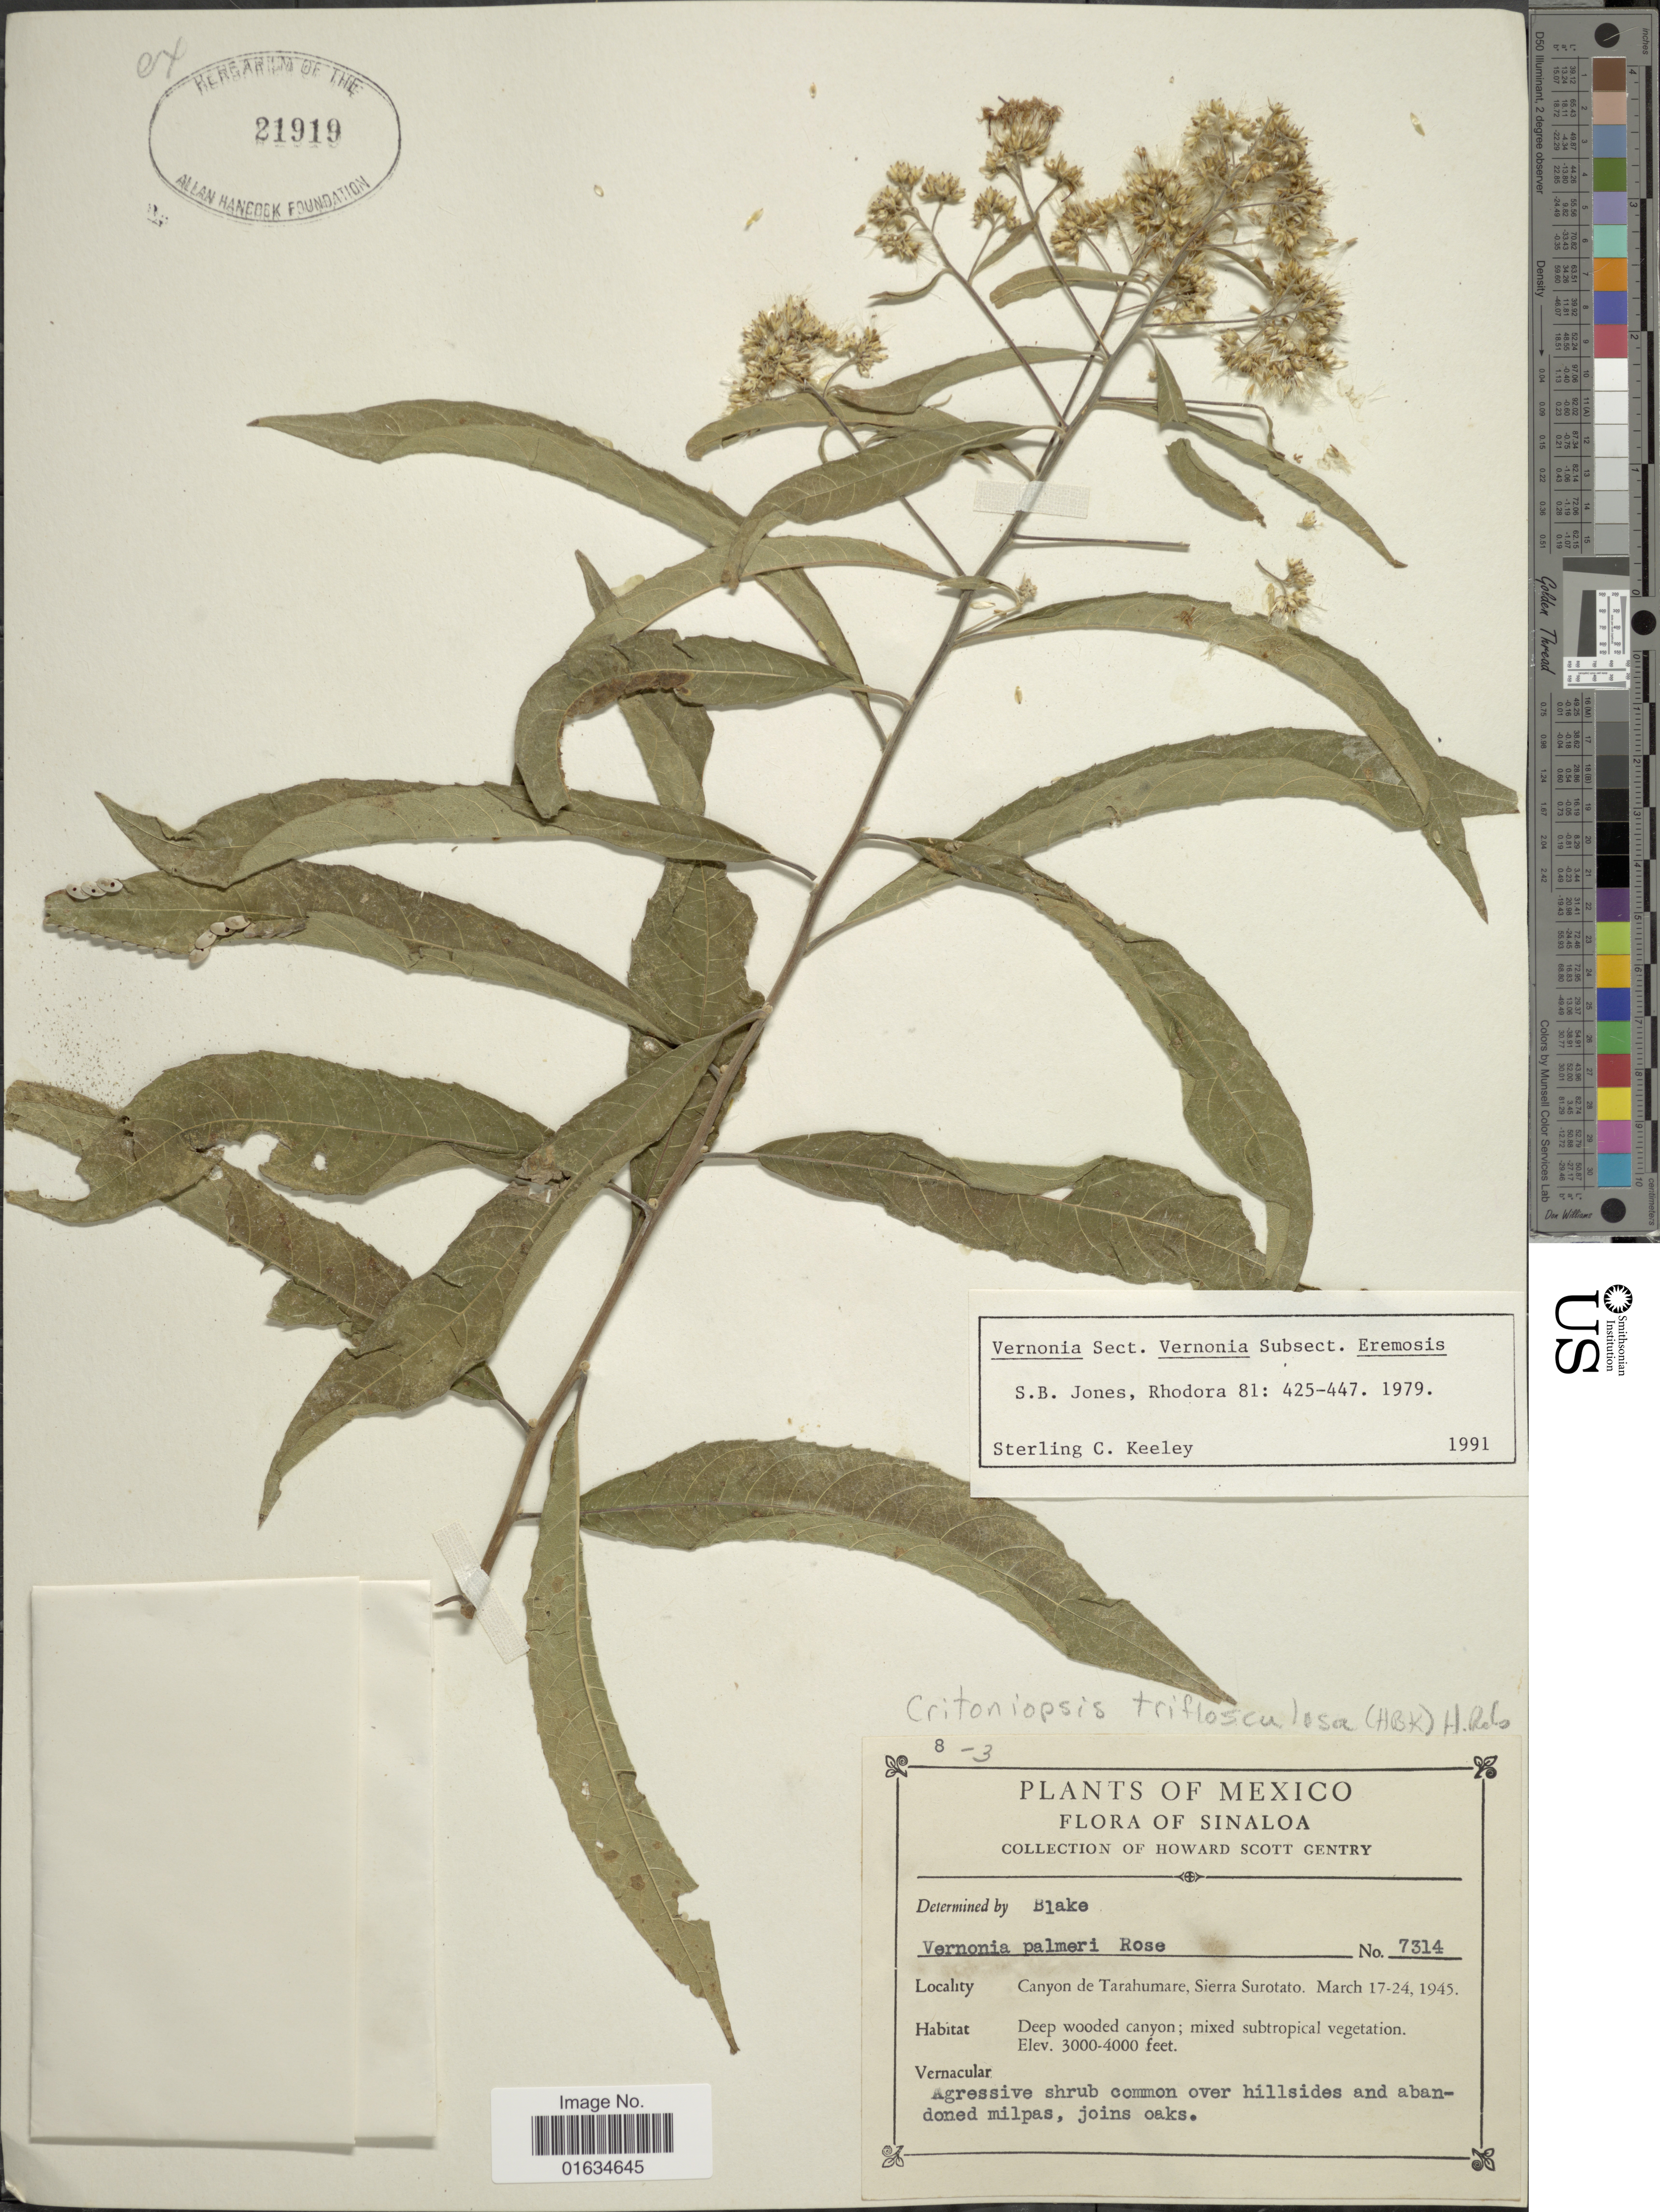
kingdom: Plantae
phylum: Tracheophyta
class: Magnoliopsida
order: Asterales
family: Asteraceae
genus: Eremosis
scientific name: Eremosis triflosculosa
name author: (Kunth) Gleason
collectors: H. S. Gentry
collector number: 7314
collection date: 1945-03-17/1945-03-24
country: Mexico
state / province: Sinaloa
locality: Canyon de Tarahumare, Sierra Surotate.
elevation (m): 914